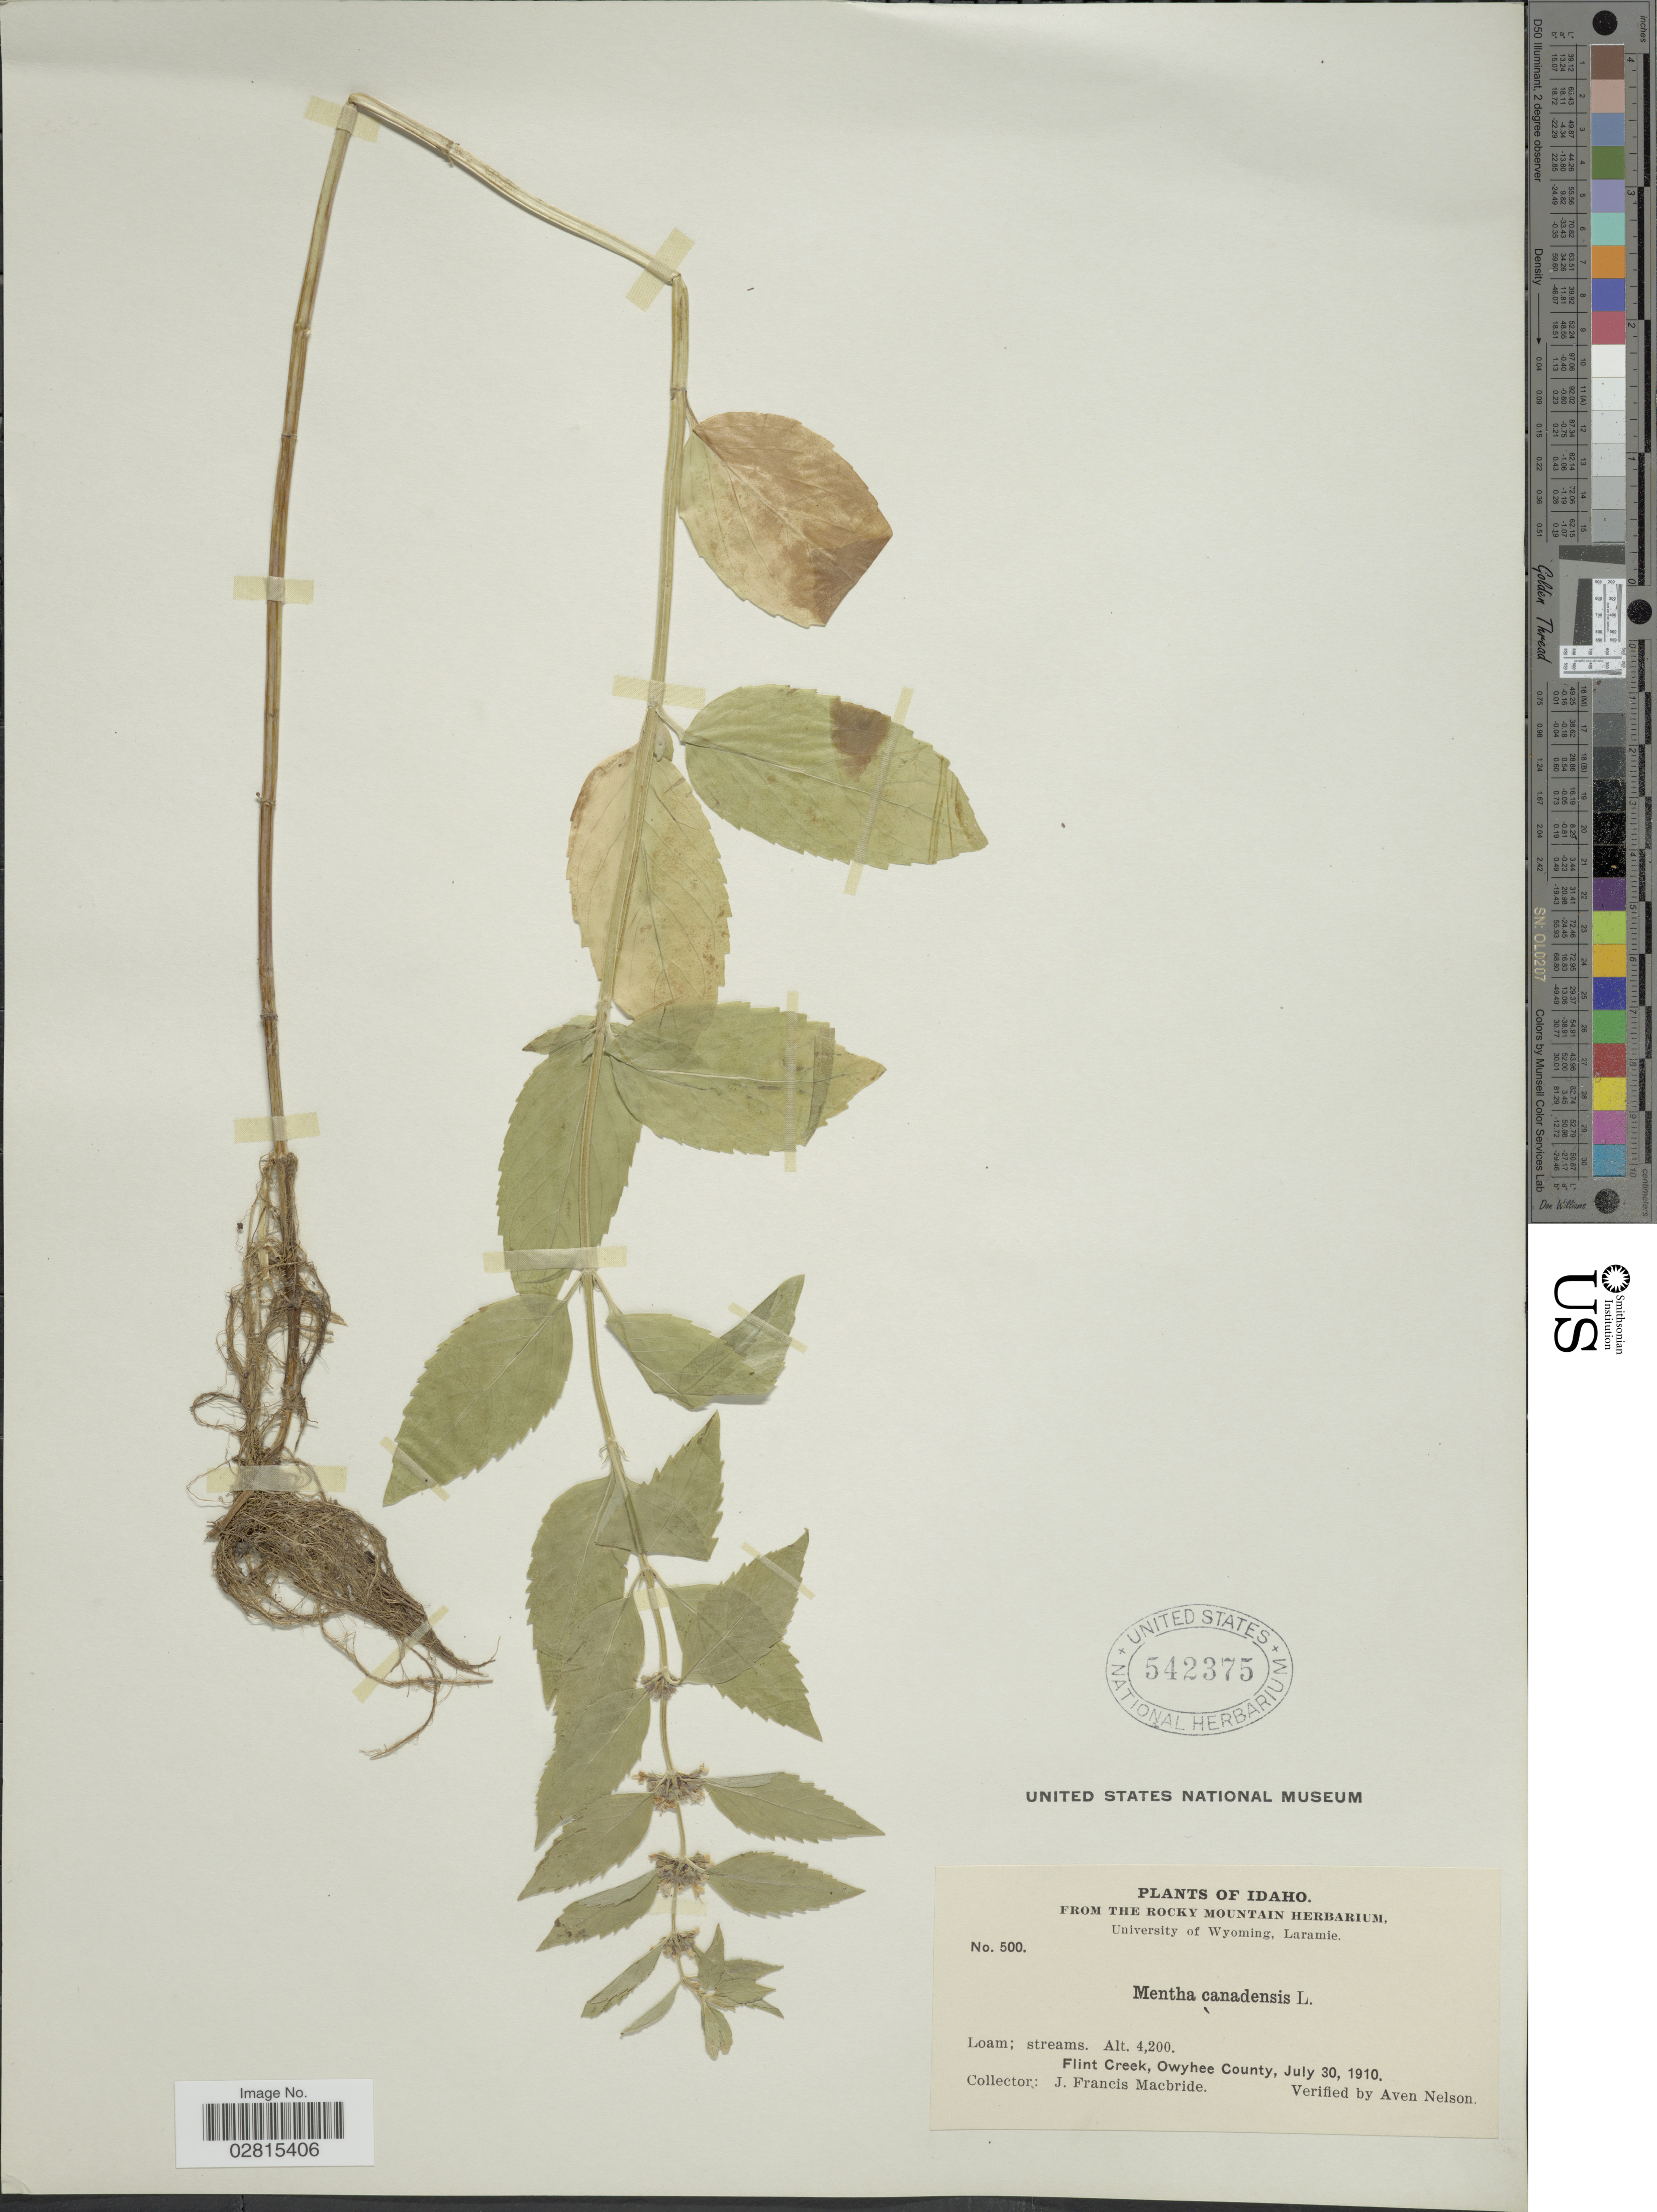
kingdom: Plantae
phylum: Tracheophyta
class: Magnoliopsida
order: Lamiales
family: Lamiaceae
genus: Mentha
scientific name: Mentha canadensis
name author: L.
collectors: J. F. Macbride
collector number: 500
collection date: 1910-07-30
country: United States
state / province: Idaho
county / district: Owyhee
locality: Flint Creek.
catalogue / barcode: US 542375